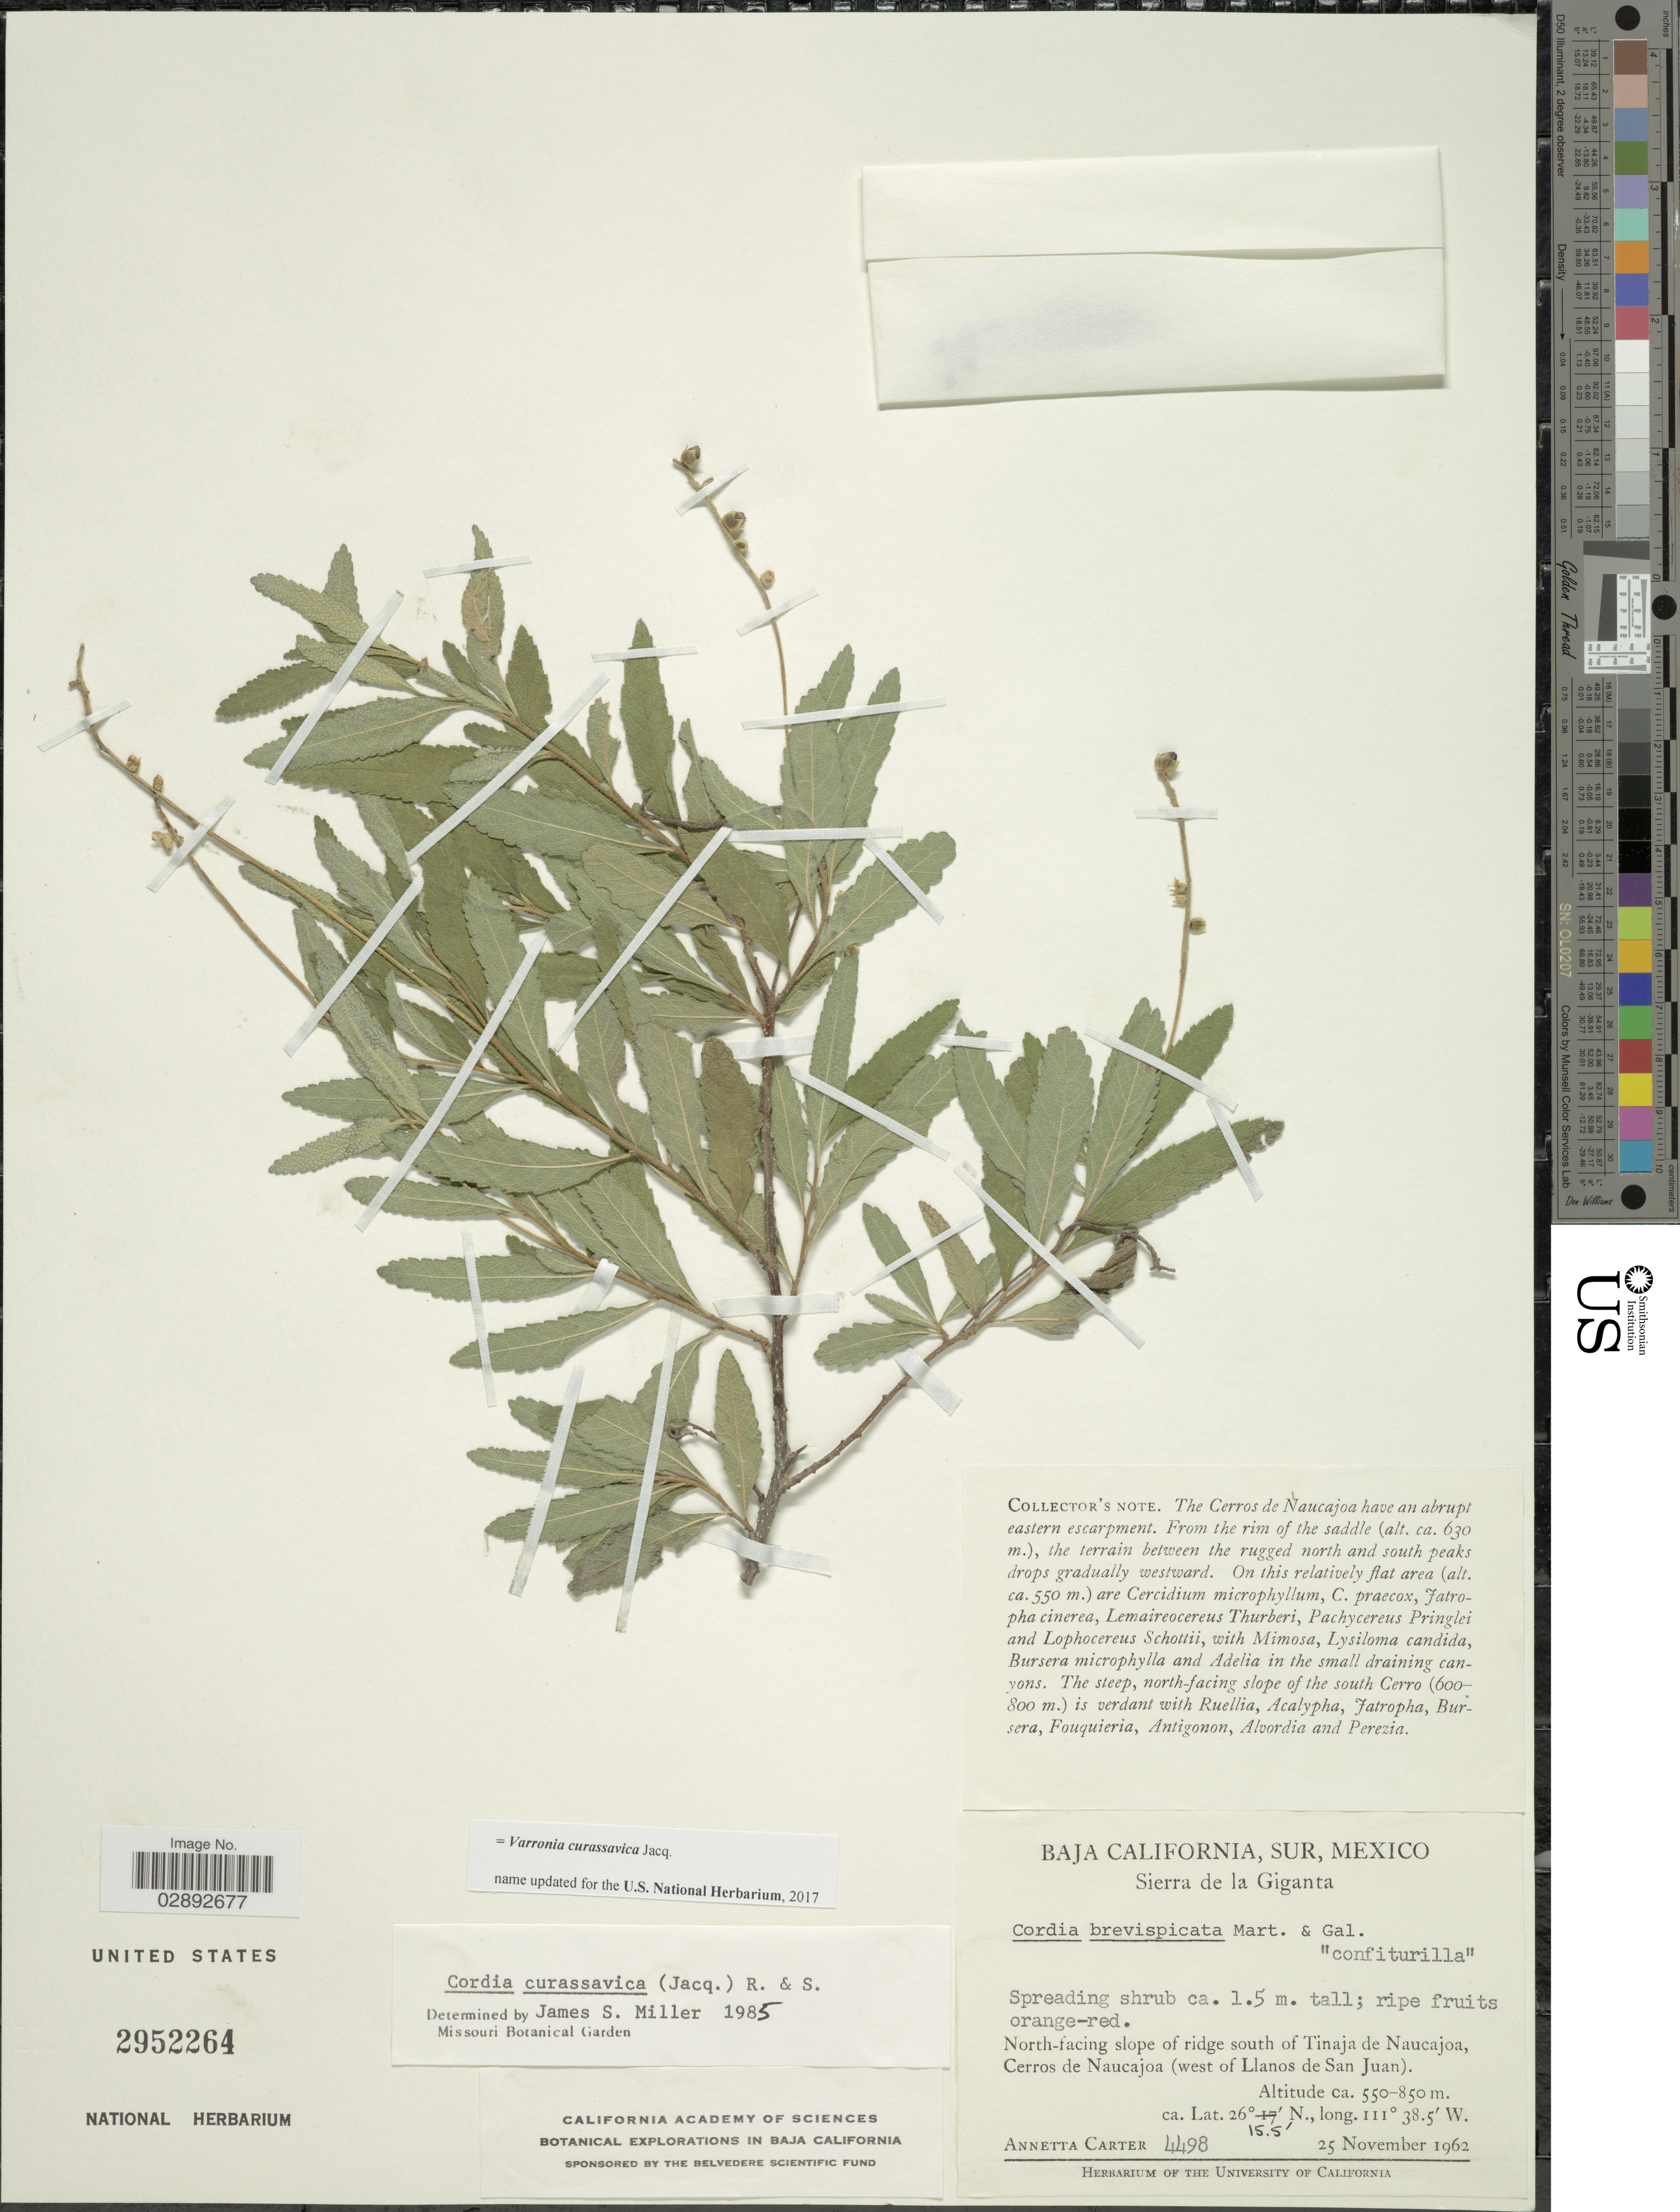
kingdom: Plantae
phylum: Tracheophyta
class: Magnoliopsida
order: Boraginales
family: Cordiaceae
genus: Varronia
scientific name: Varronia curassavica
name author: Jacq.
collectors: A. Carter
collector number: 4498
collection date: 1962-11-25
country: Mexico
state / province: Baja California Sur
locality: Sierra de la Giganta. North-facing slope of ridge south of Tinaja de Naucajoa, Cerros de Naucajoa (west of Llanos de San Juan).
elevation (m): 550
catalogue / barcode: US 2952264